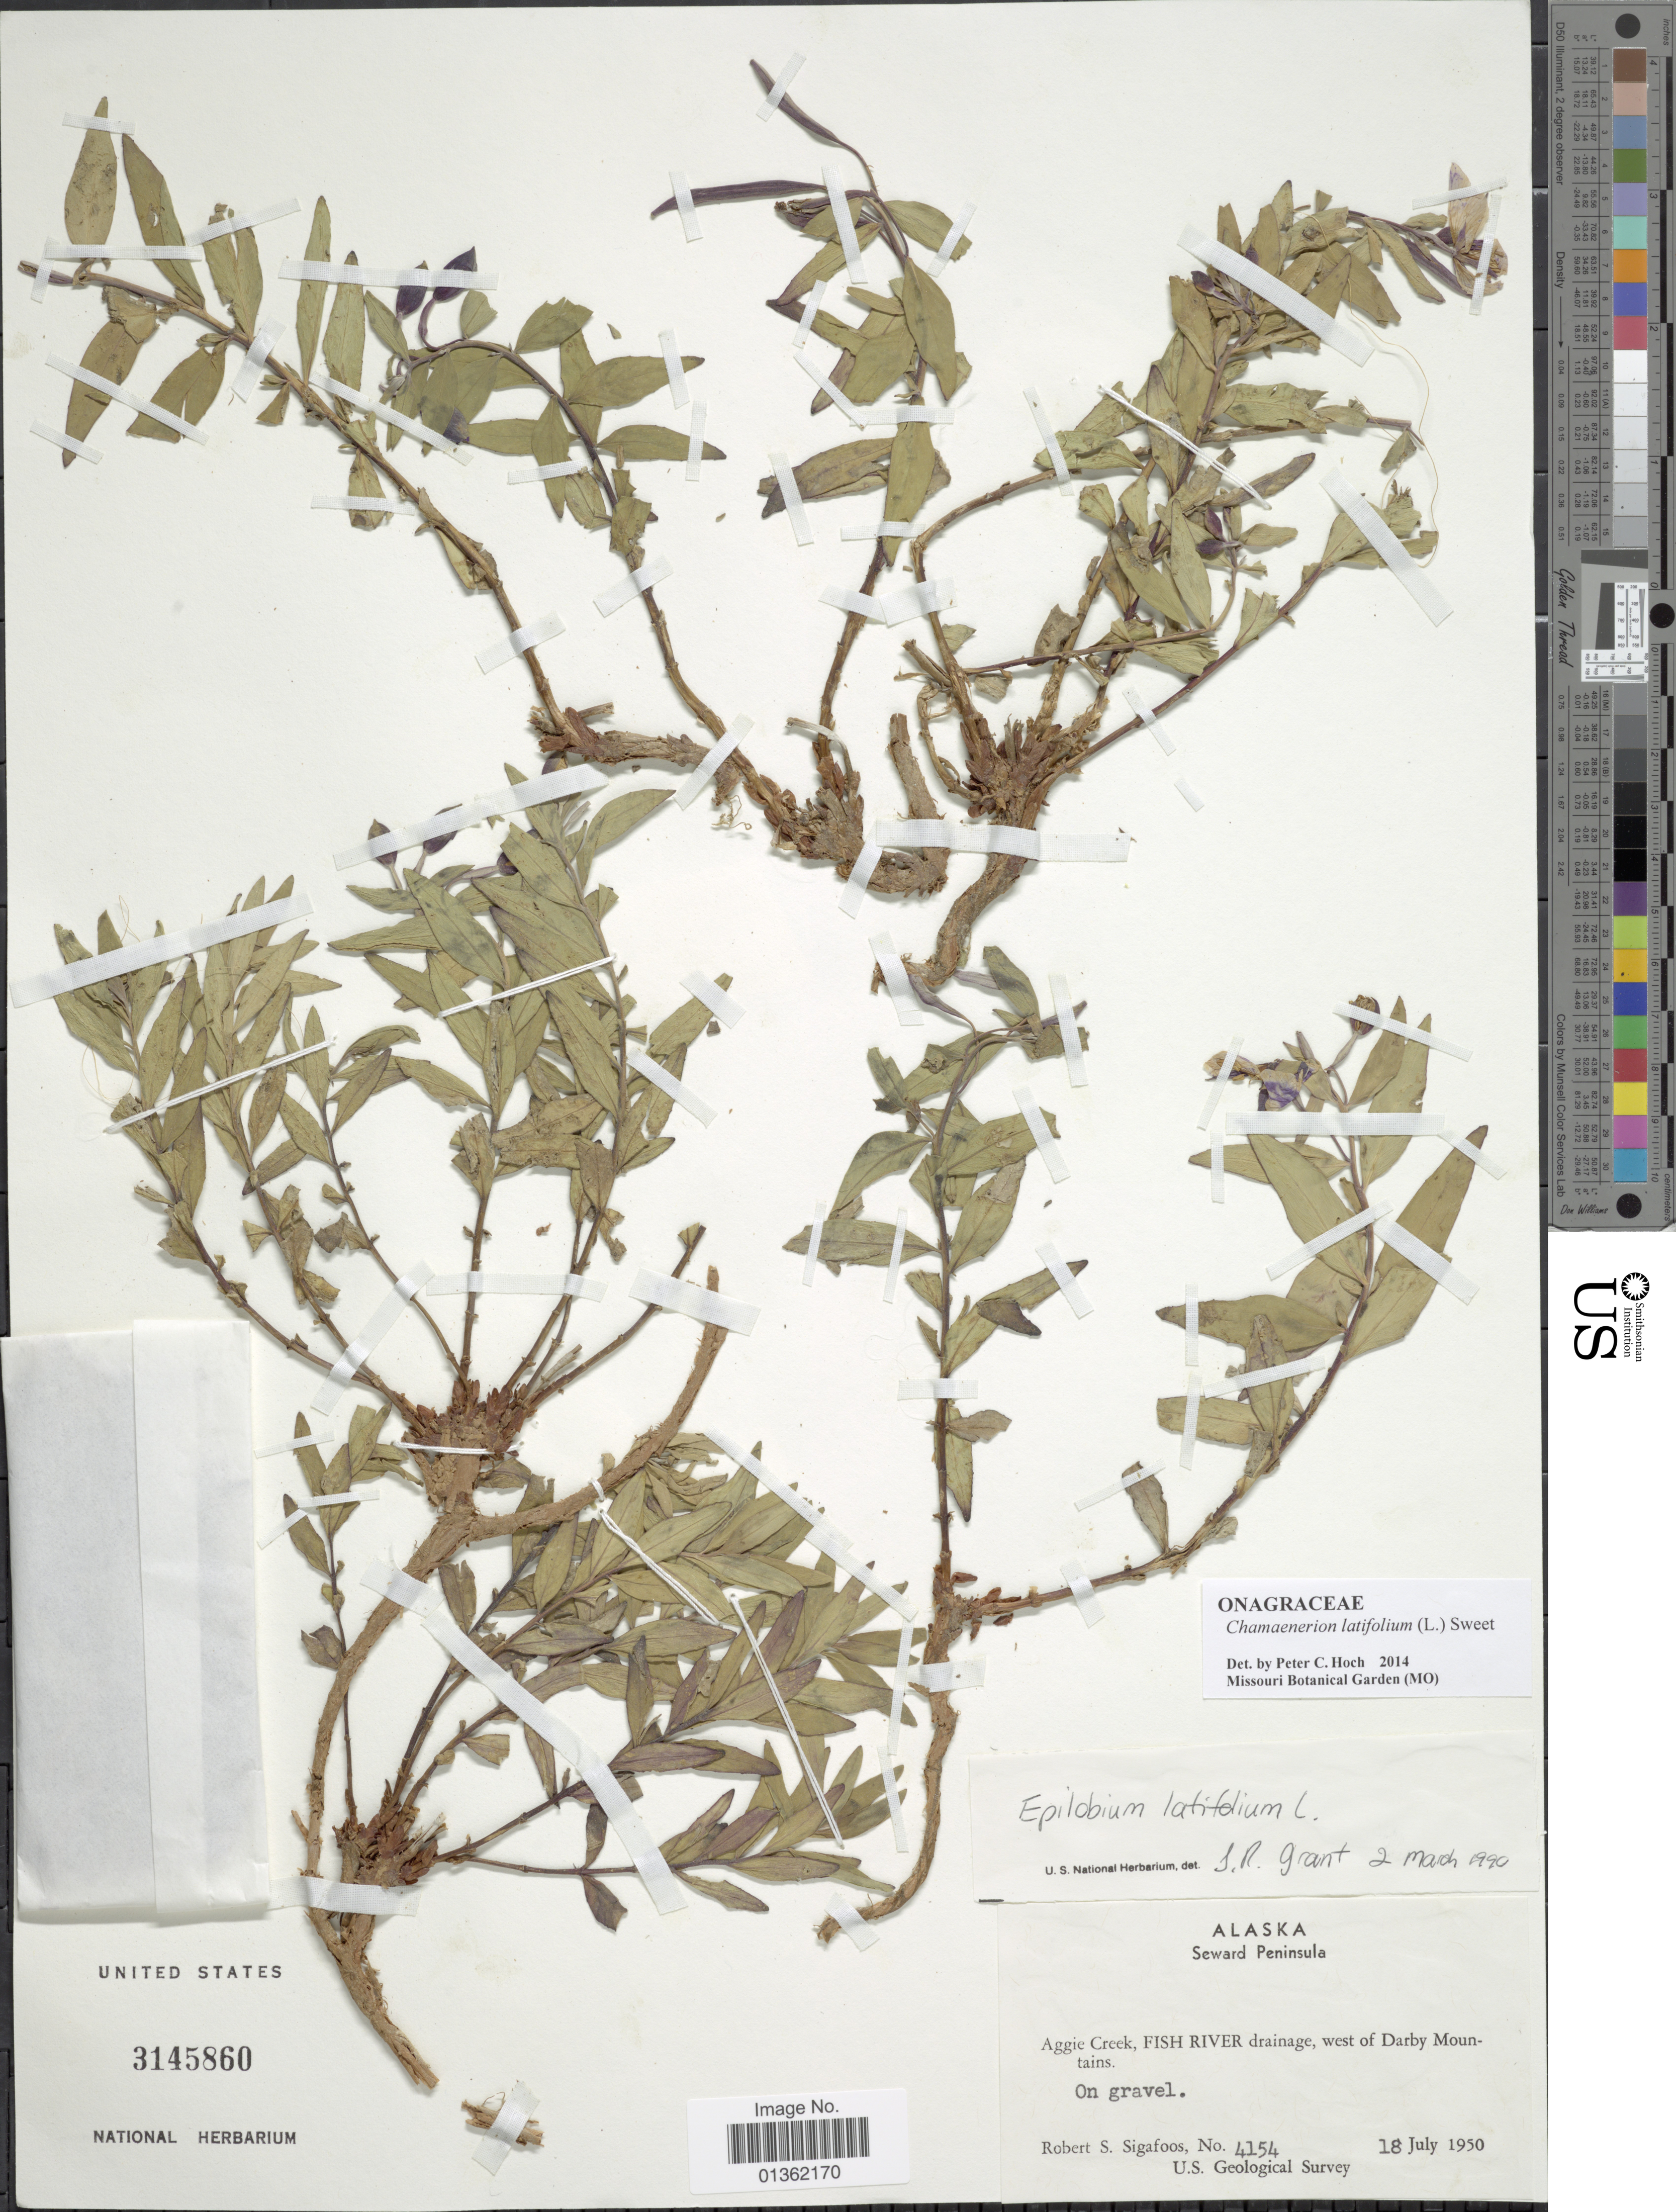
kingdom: Plantae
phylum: Tracheophyta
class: Magnoliopsida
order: Myrtales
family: Onagraceae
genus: Chamaenerion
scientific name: Chamaenerion latifolium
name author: (L.) Th. Fr. & Lange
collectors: R. Sigafoos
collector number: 4154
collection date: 1950-07-18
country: United States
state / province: Alaska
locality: Seward Peninsula. Aggie Creek, Fish River drainage, west of Darby Mountains.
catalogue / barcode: US 3145860